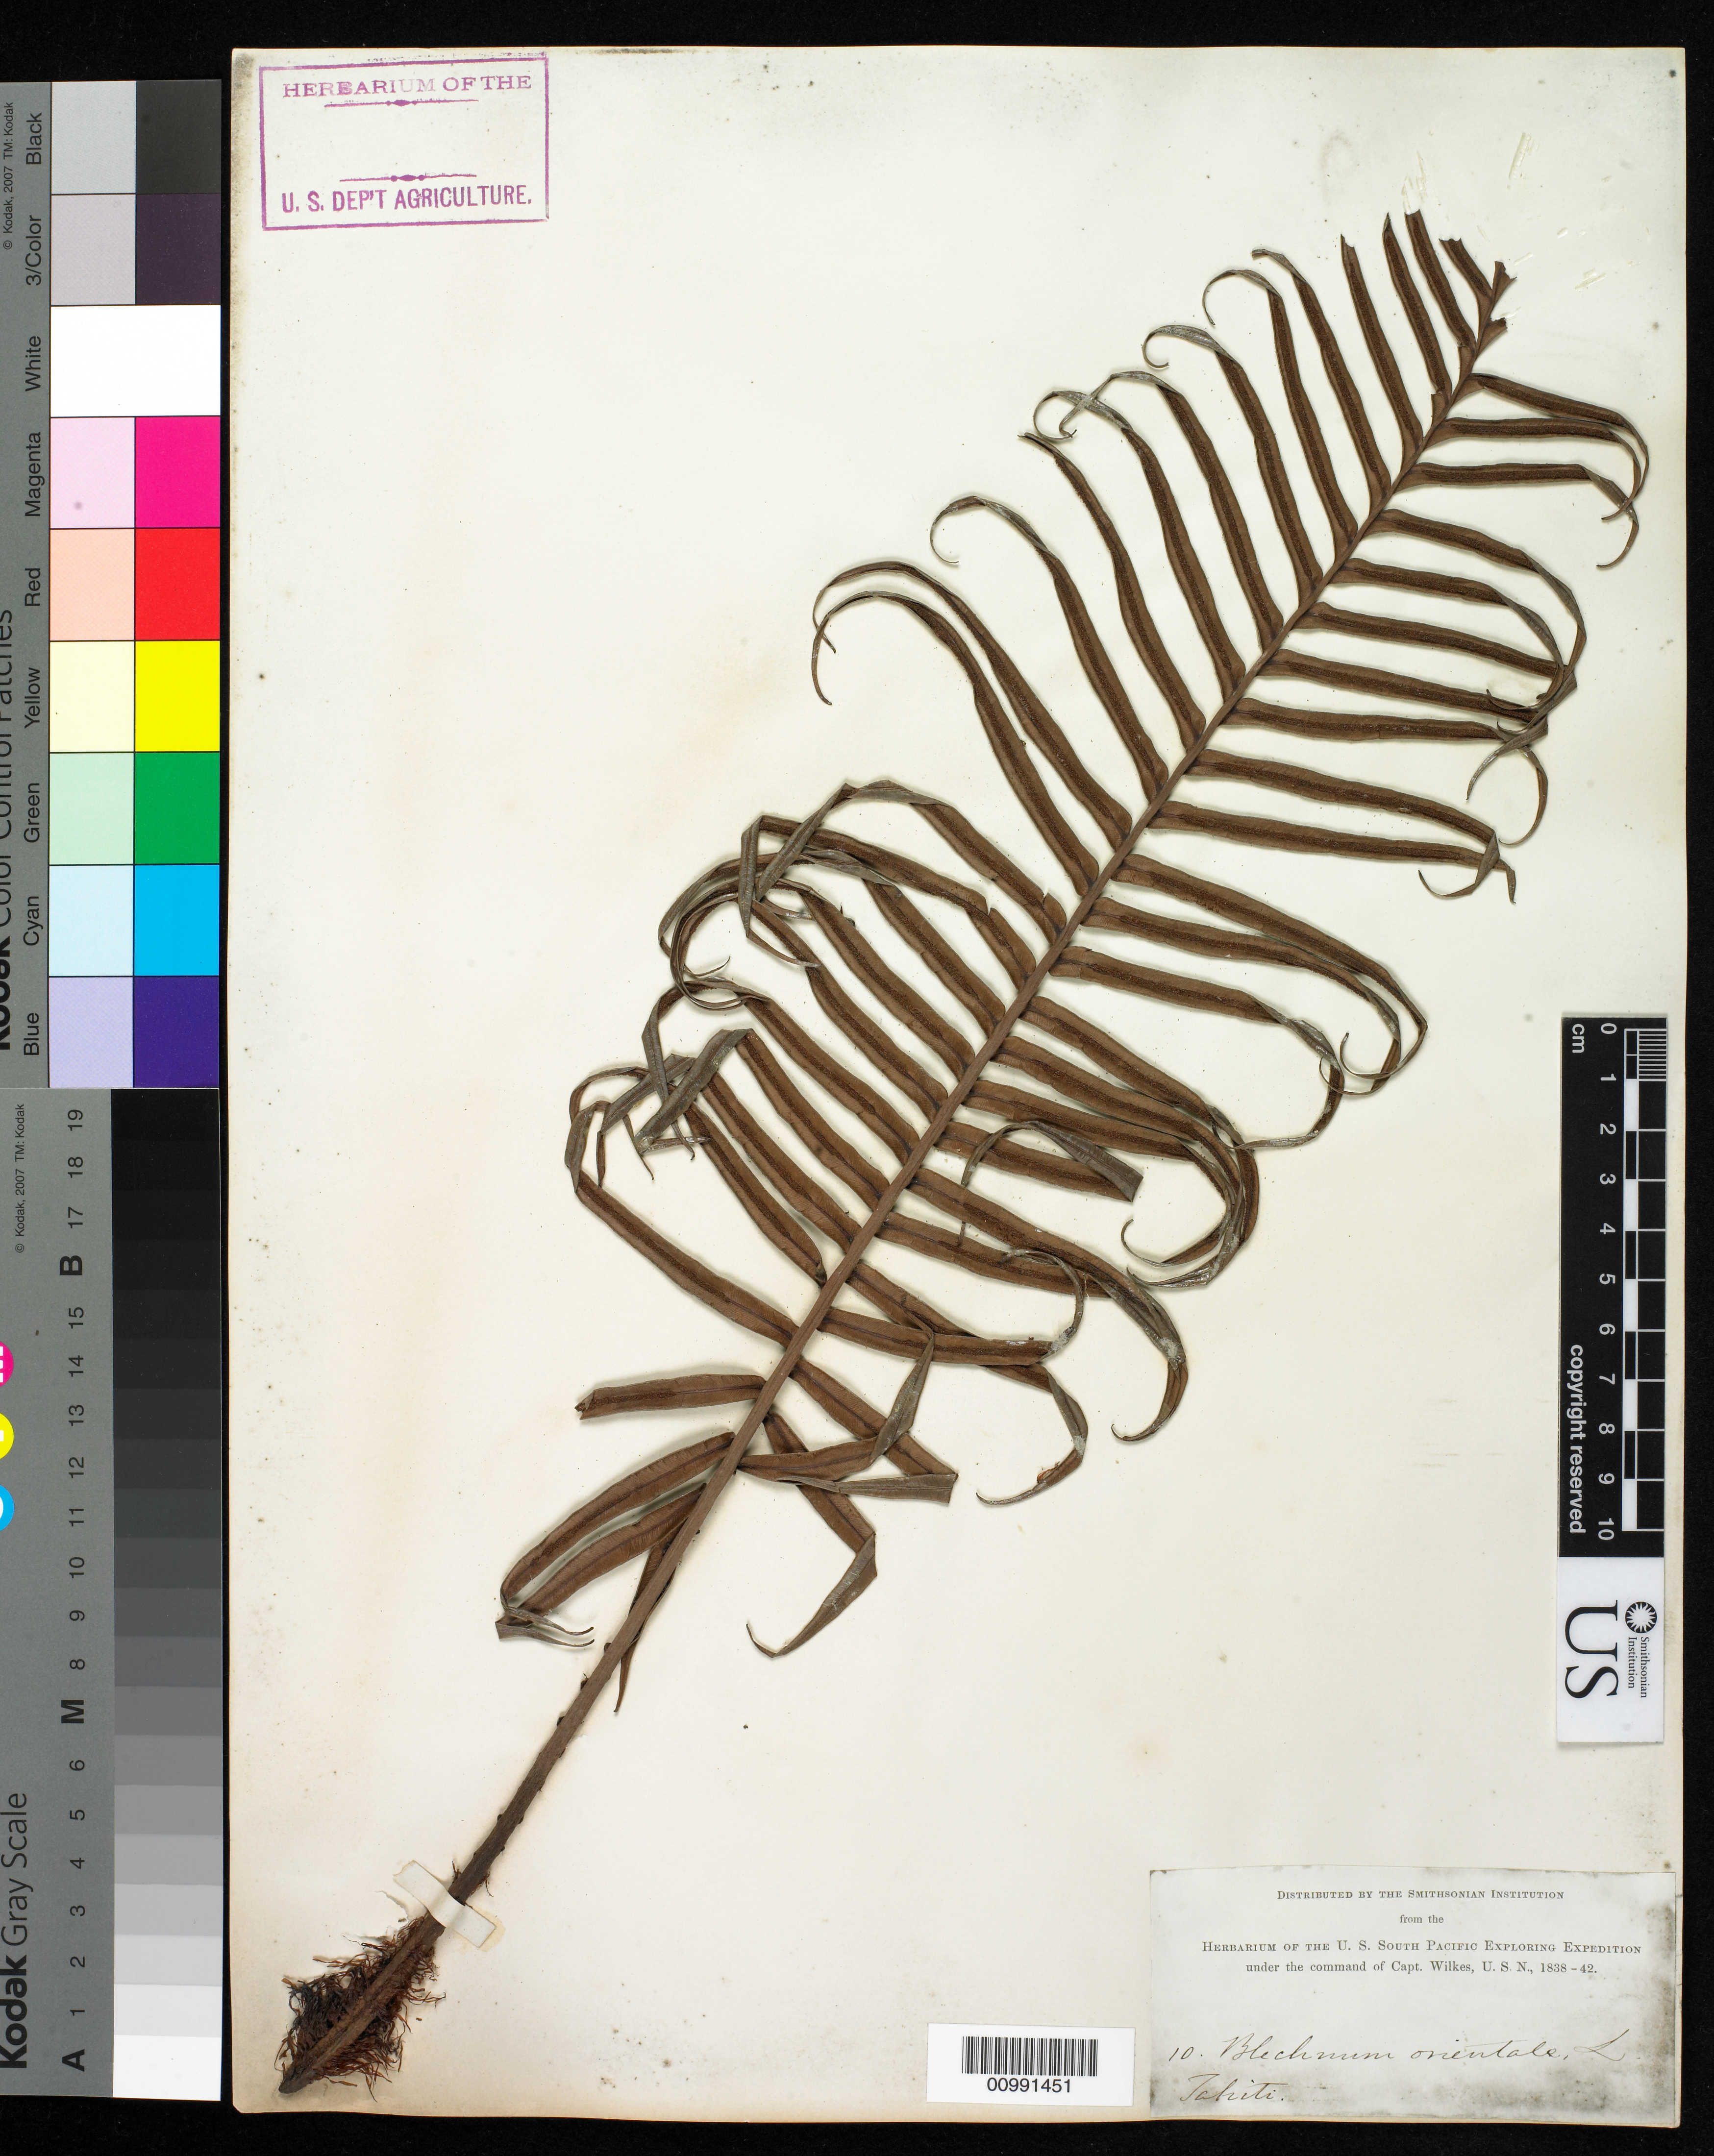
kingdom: Plantae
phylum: Tracheophyta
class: Polypodiopsida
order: Polypodiales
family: Blechnaceae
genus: Blechnum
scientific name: Blechnum orientale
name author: L.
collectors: Wilkes Explor. Exped.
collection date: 1838/1842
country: French Polynesia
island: Tahiti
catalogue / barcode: US 98660